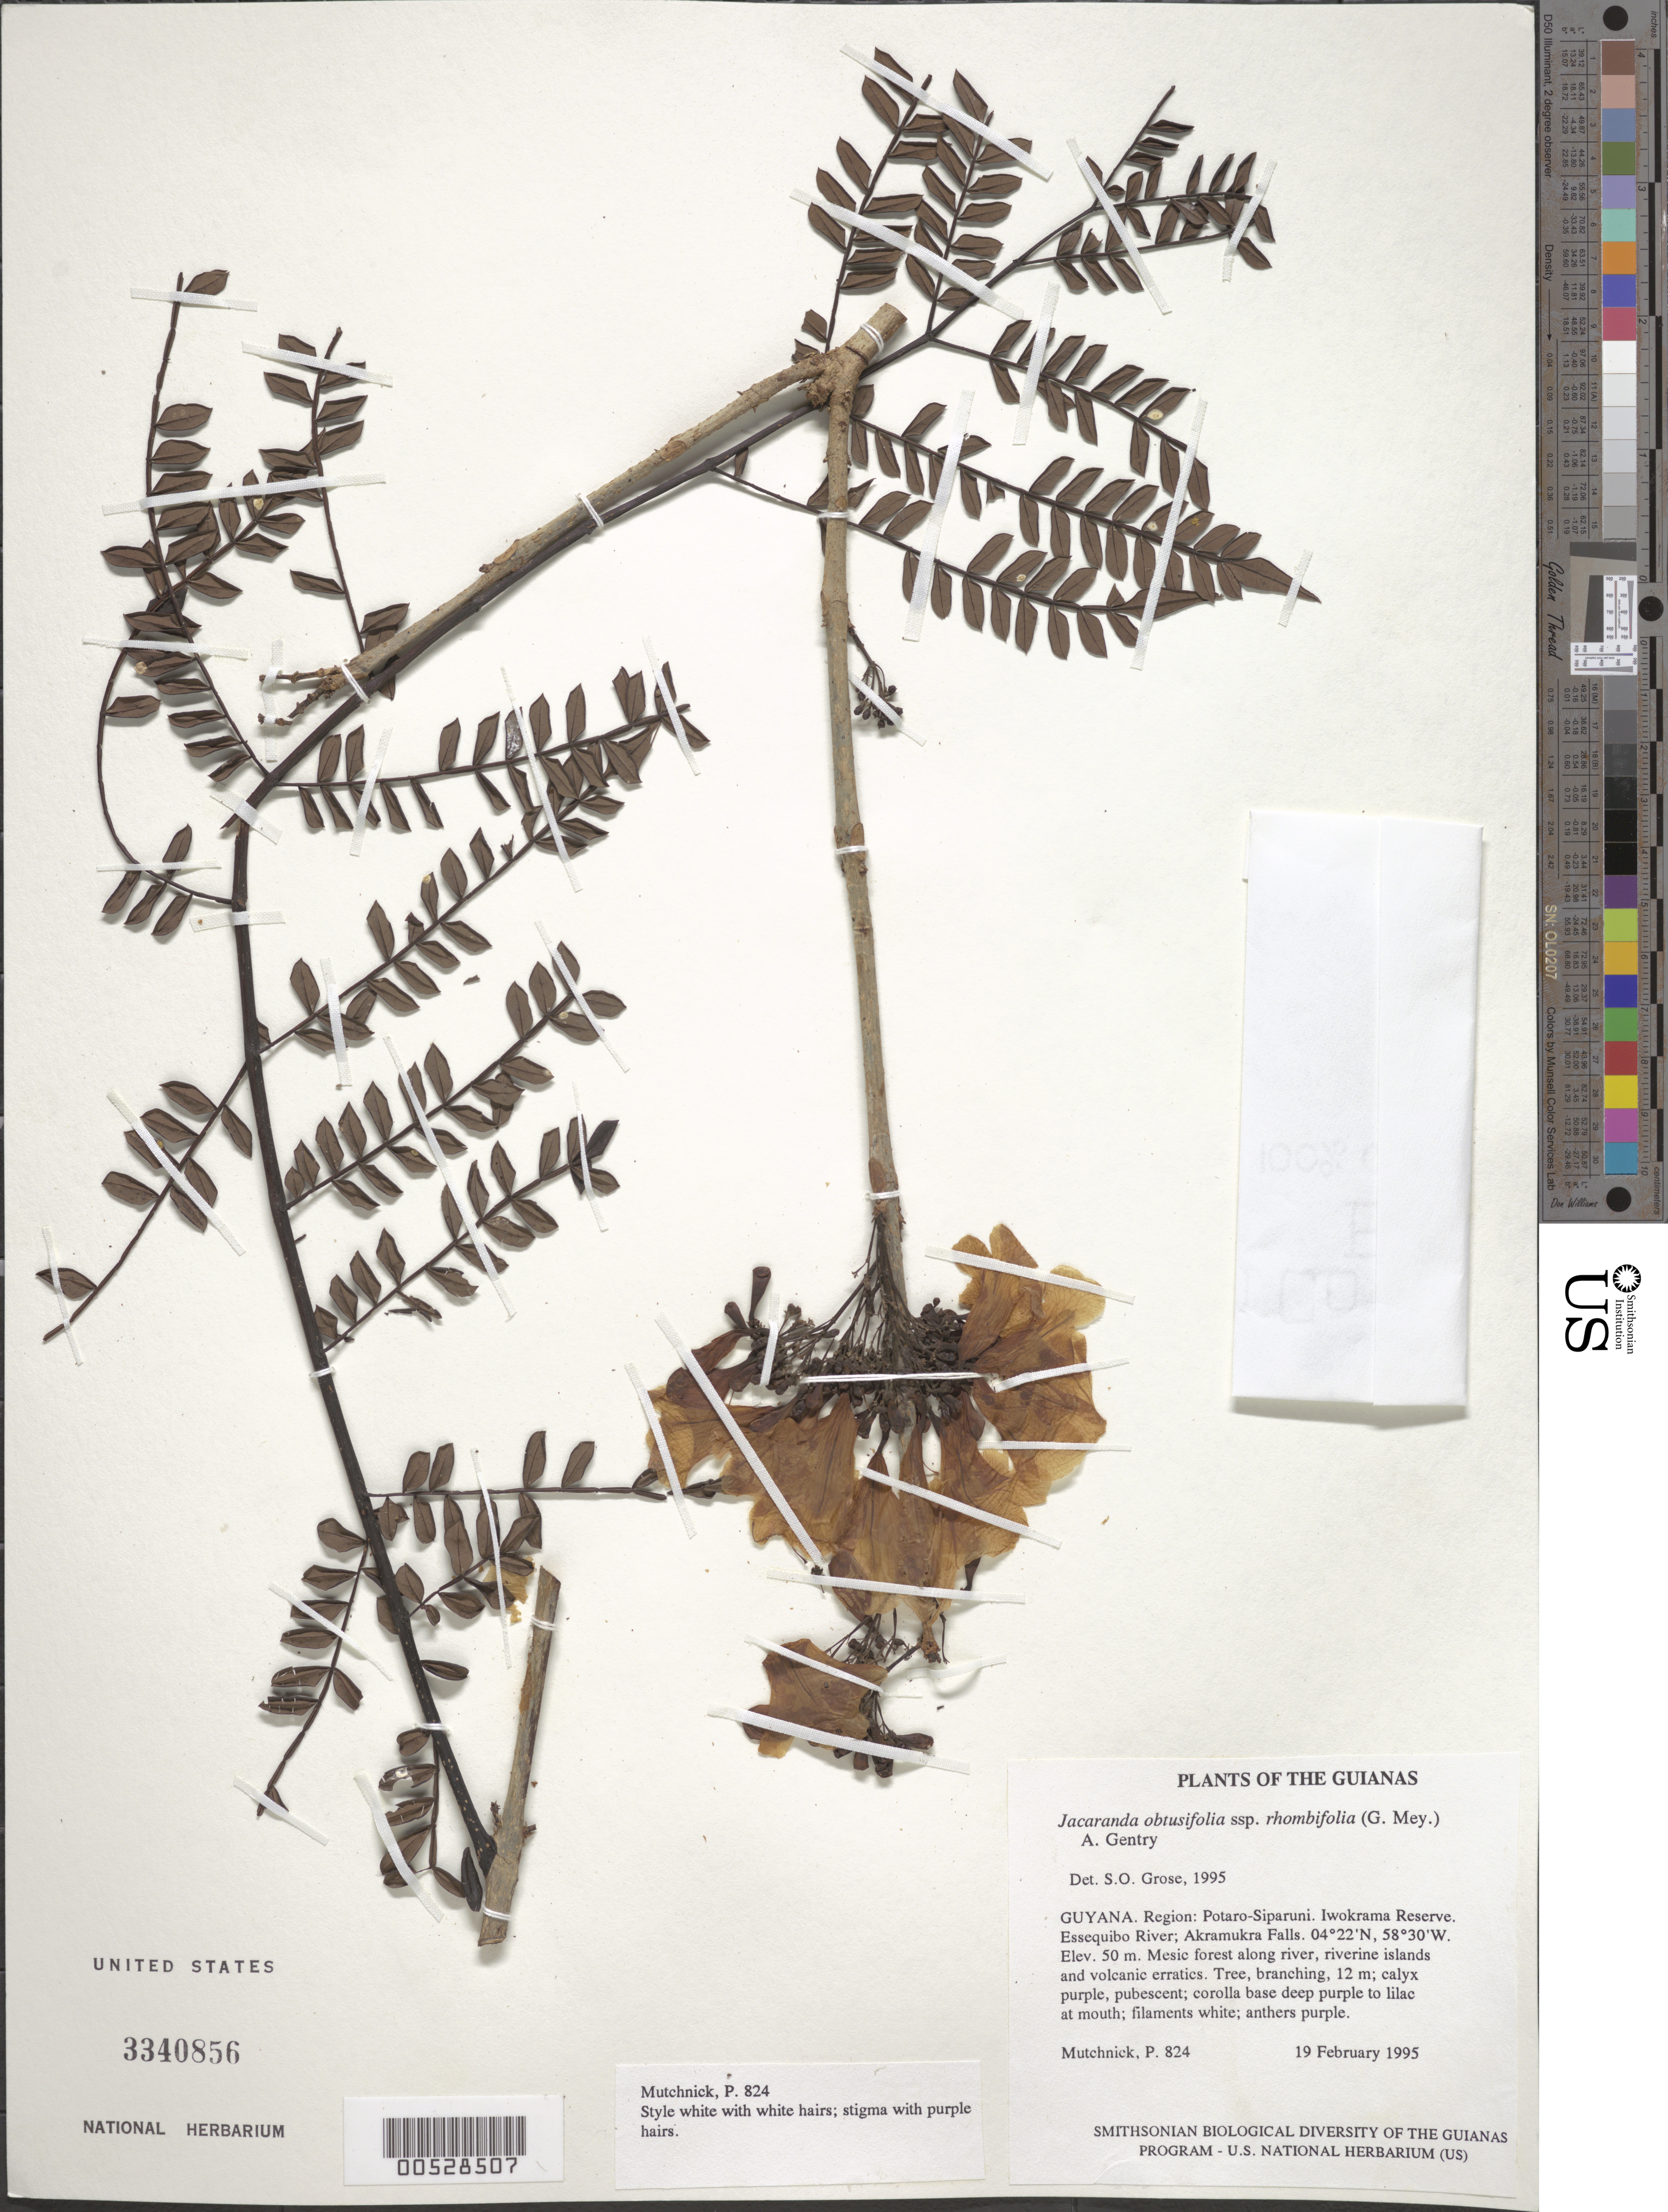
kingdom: Plantae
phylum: Tracheophyta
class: Magnoliopsida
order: Lamiales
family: Bignoniaceae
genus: Jacaranda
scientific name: Jacaranda obtusifolia subsp. rhombifolia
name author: (G. Mey.) A.H. Gentry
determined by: Grose, S. O.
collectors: P. Mutchnick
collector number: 824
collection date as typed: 19 February 1995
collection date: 1995-02-19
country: Guyana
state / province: Potaro-Siparuni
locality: Iwokrama Reserve. Essequibo River; Akramukra Falls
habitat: Mesic forest along river, riverine islands and volcanic erratics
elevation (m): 50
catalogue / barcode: US 3340856